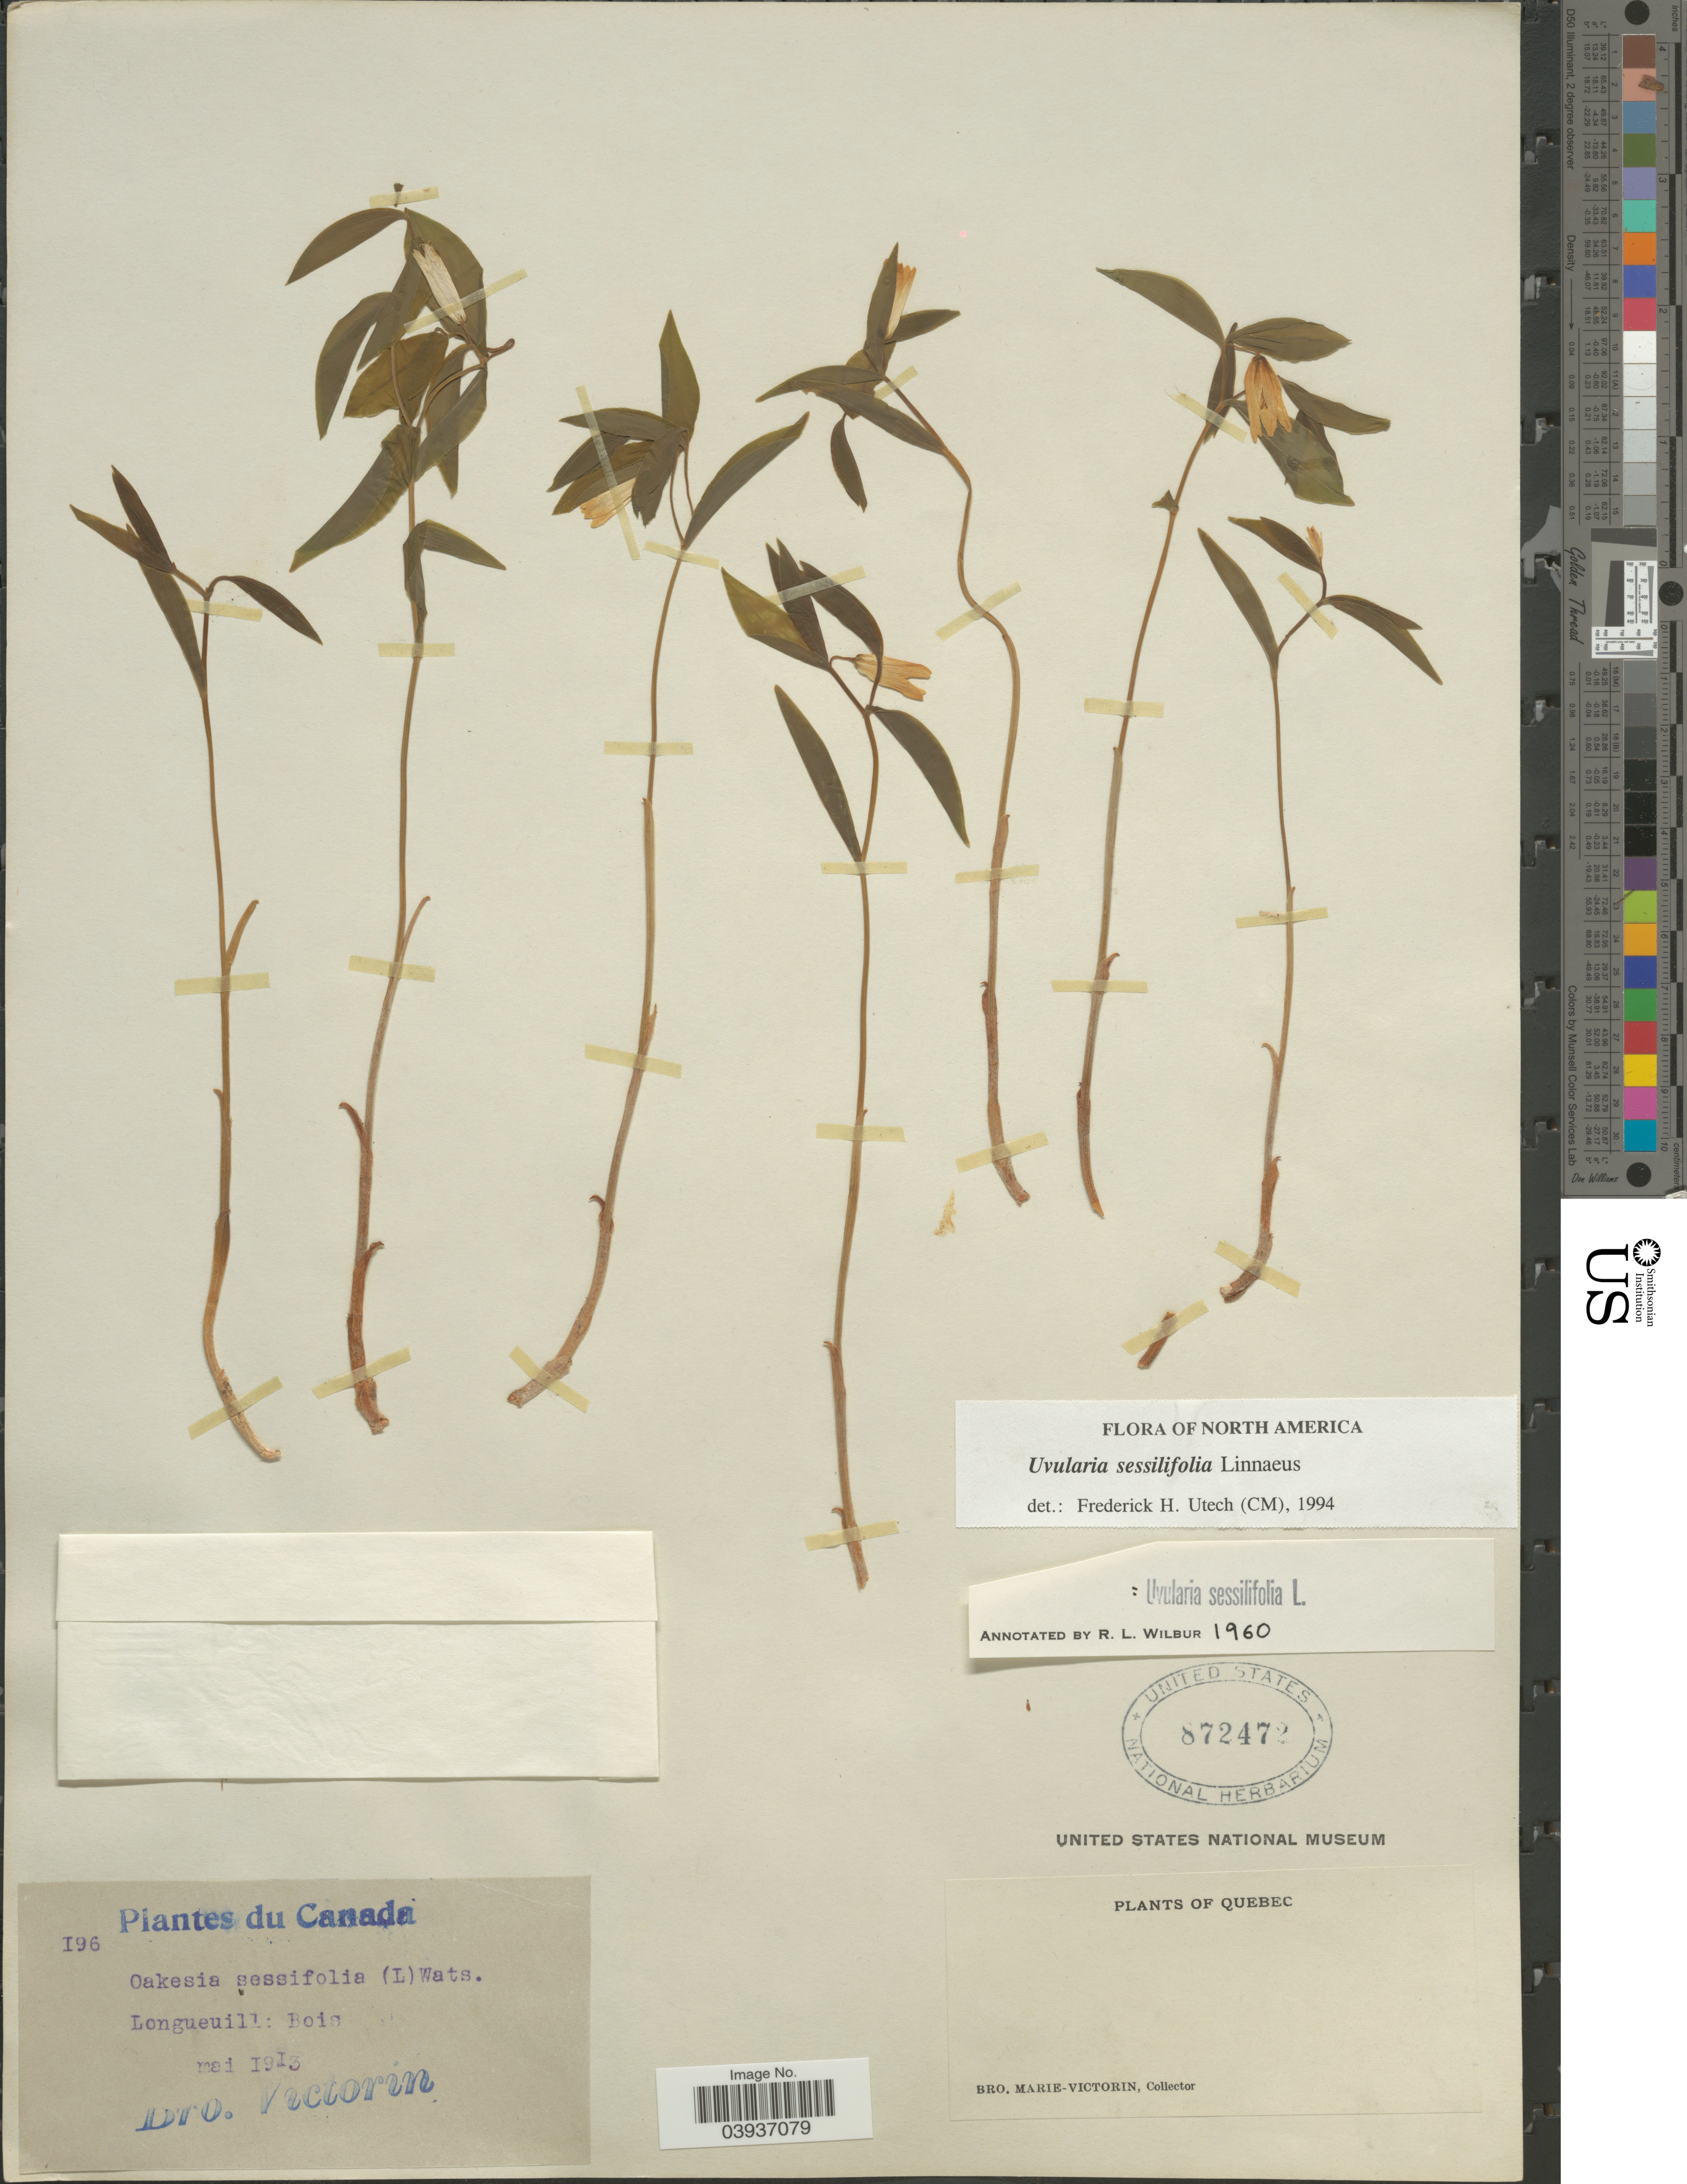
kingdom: Plantae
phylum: Tracheophyta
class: Liliopsida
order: Liliales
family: Colchicaceae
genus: Uvularia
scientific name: Uvularia sessilifolia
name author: L.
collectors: Fr. Marie-Victorin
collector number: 196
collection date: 1913-05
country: Canada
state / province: Quebec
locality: Longueuill: Bois.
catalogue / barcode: US 872472